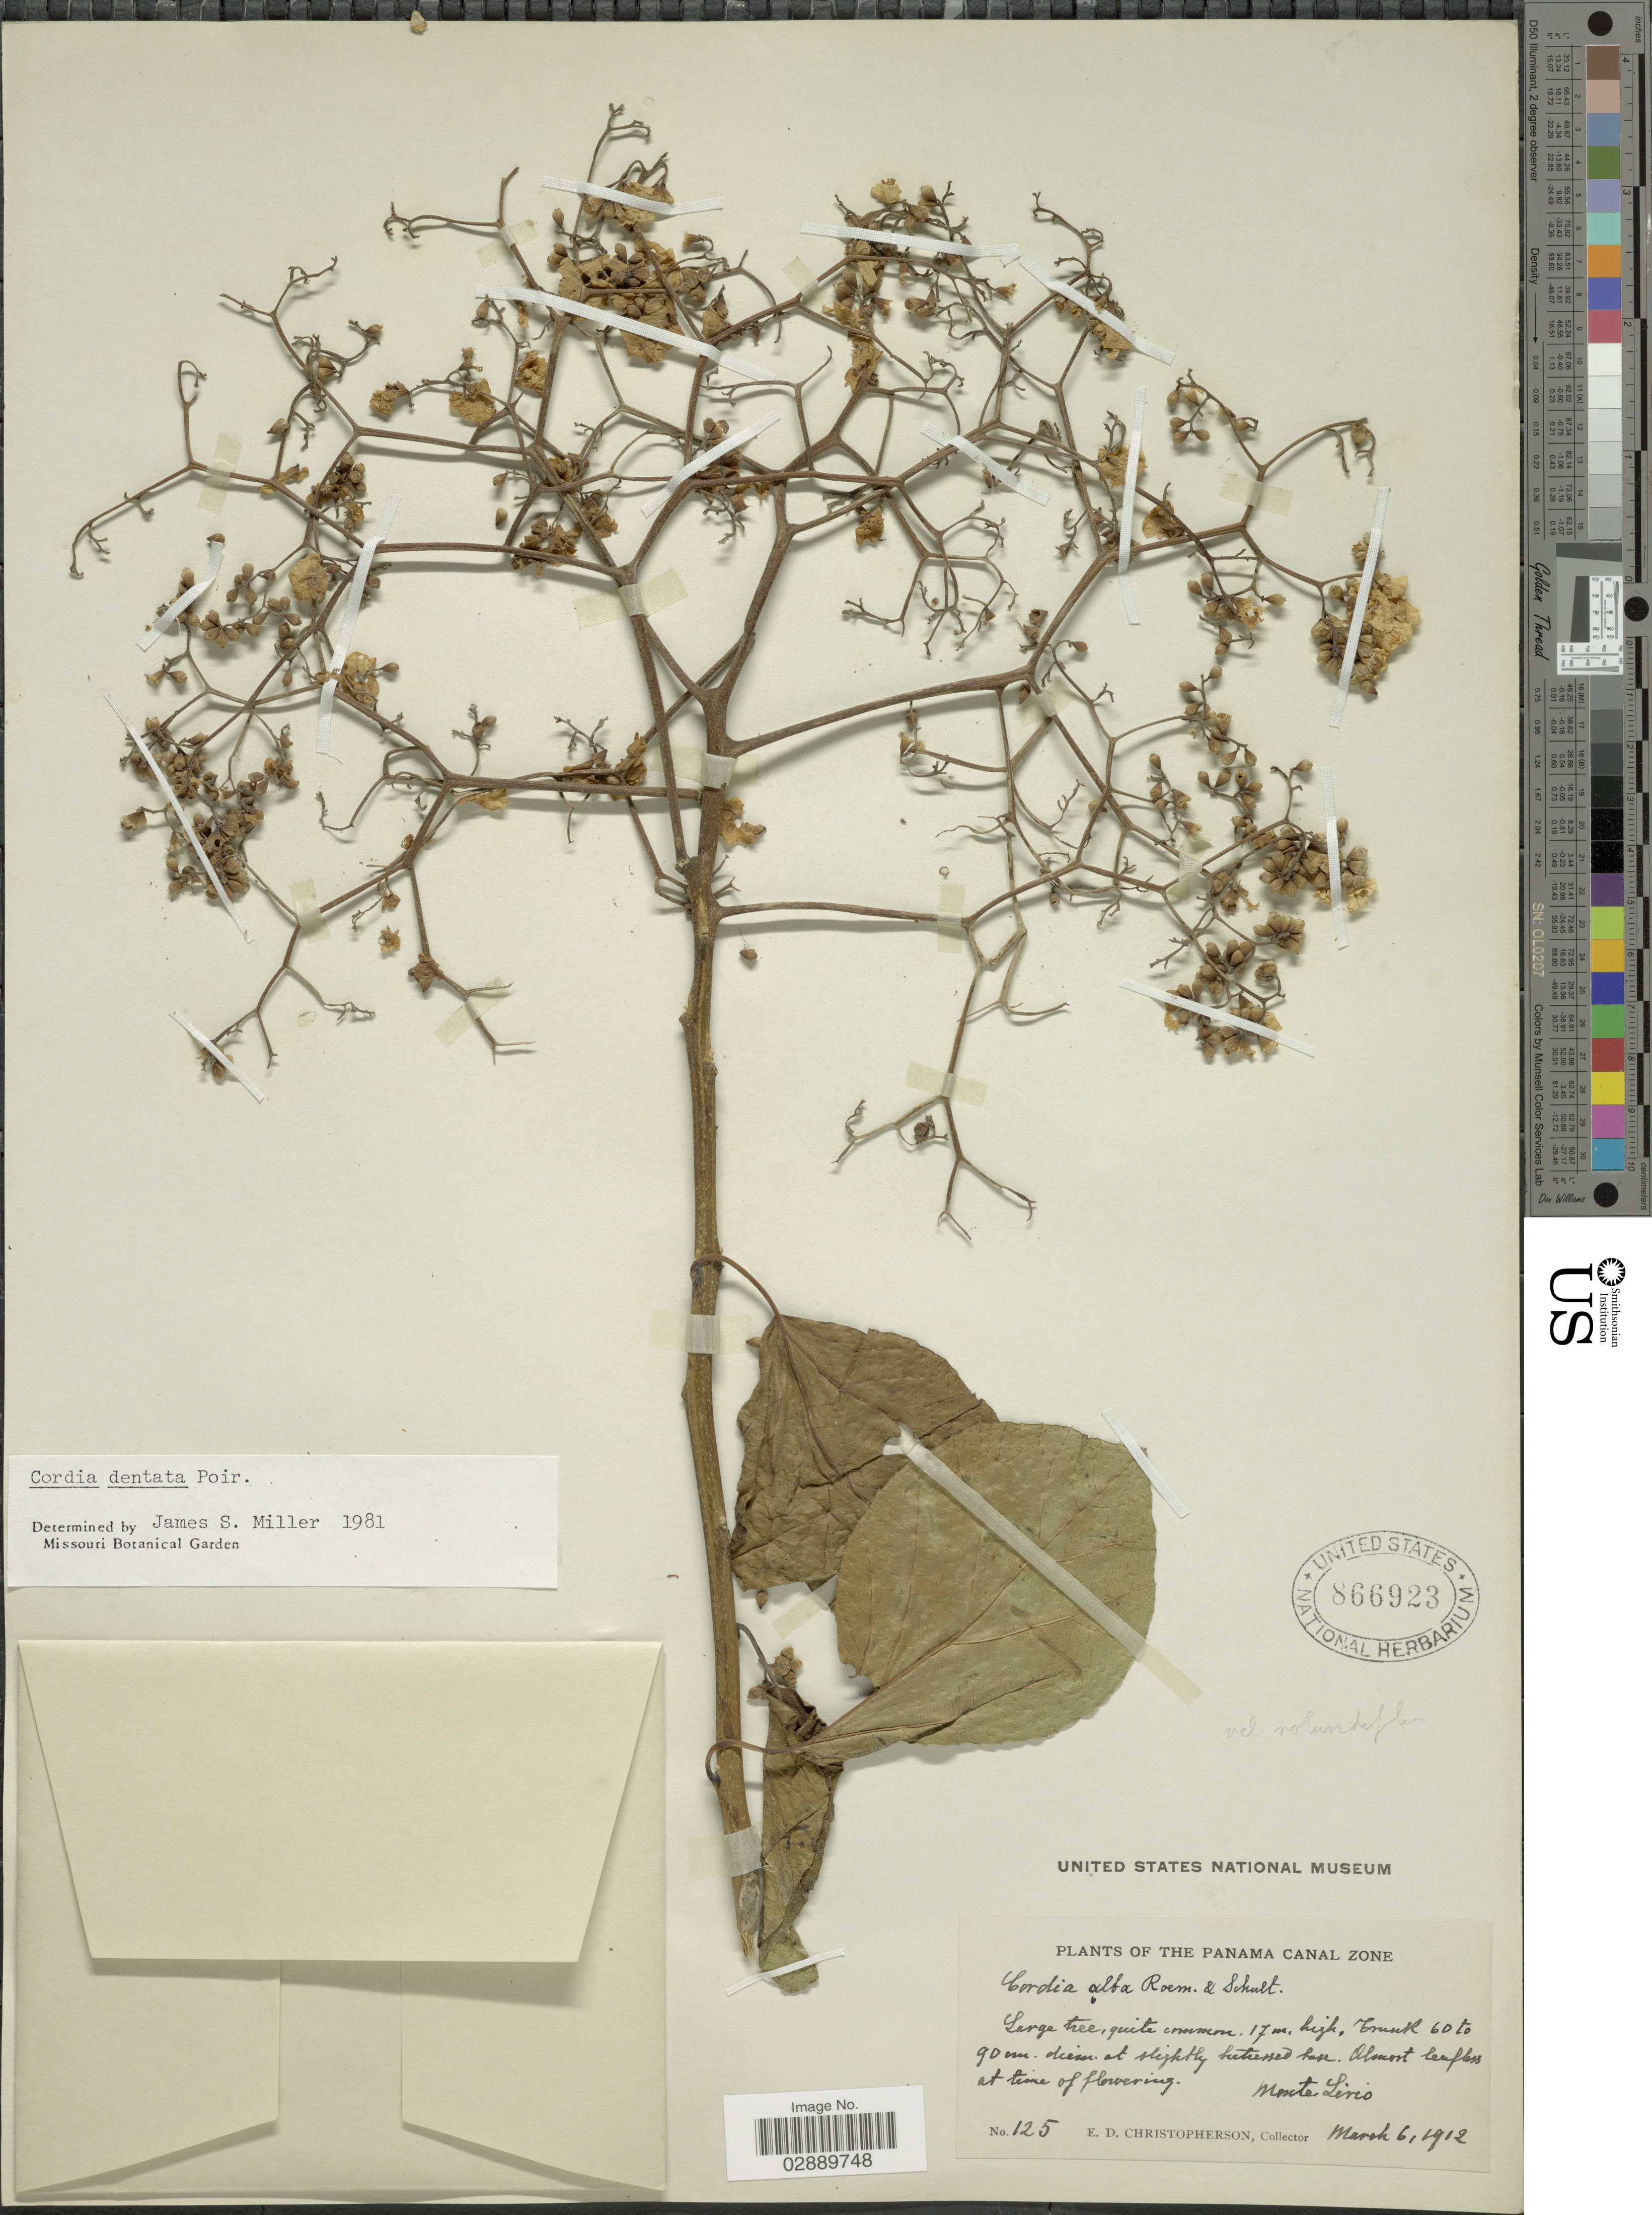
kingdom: Plantae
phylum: Tracheophyta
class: Magnoliopsida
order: Boraginales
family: Cordiaceae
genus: Cordia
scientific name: Cordia dentata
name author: Poir.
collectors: E. D. Christophersen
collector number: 125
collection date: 1912-03-06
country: Panama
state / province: Colón / Panamá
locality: The Panama Canal Zone. Monte Lirio.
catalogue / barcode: US 866923